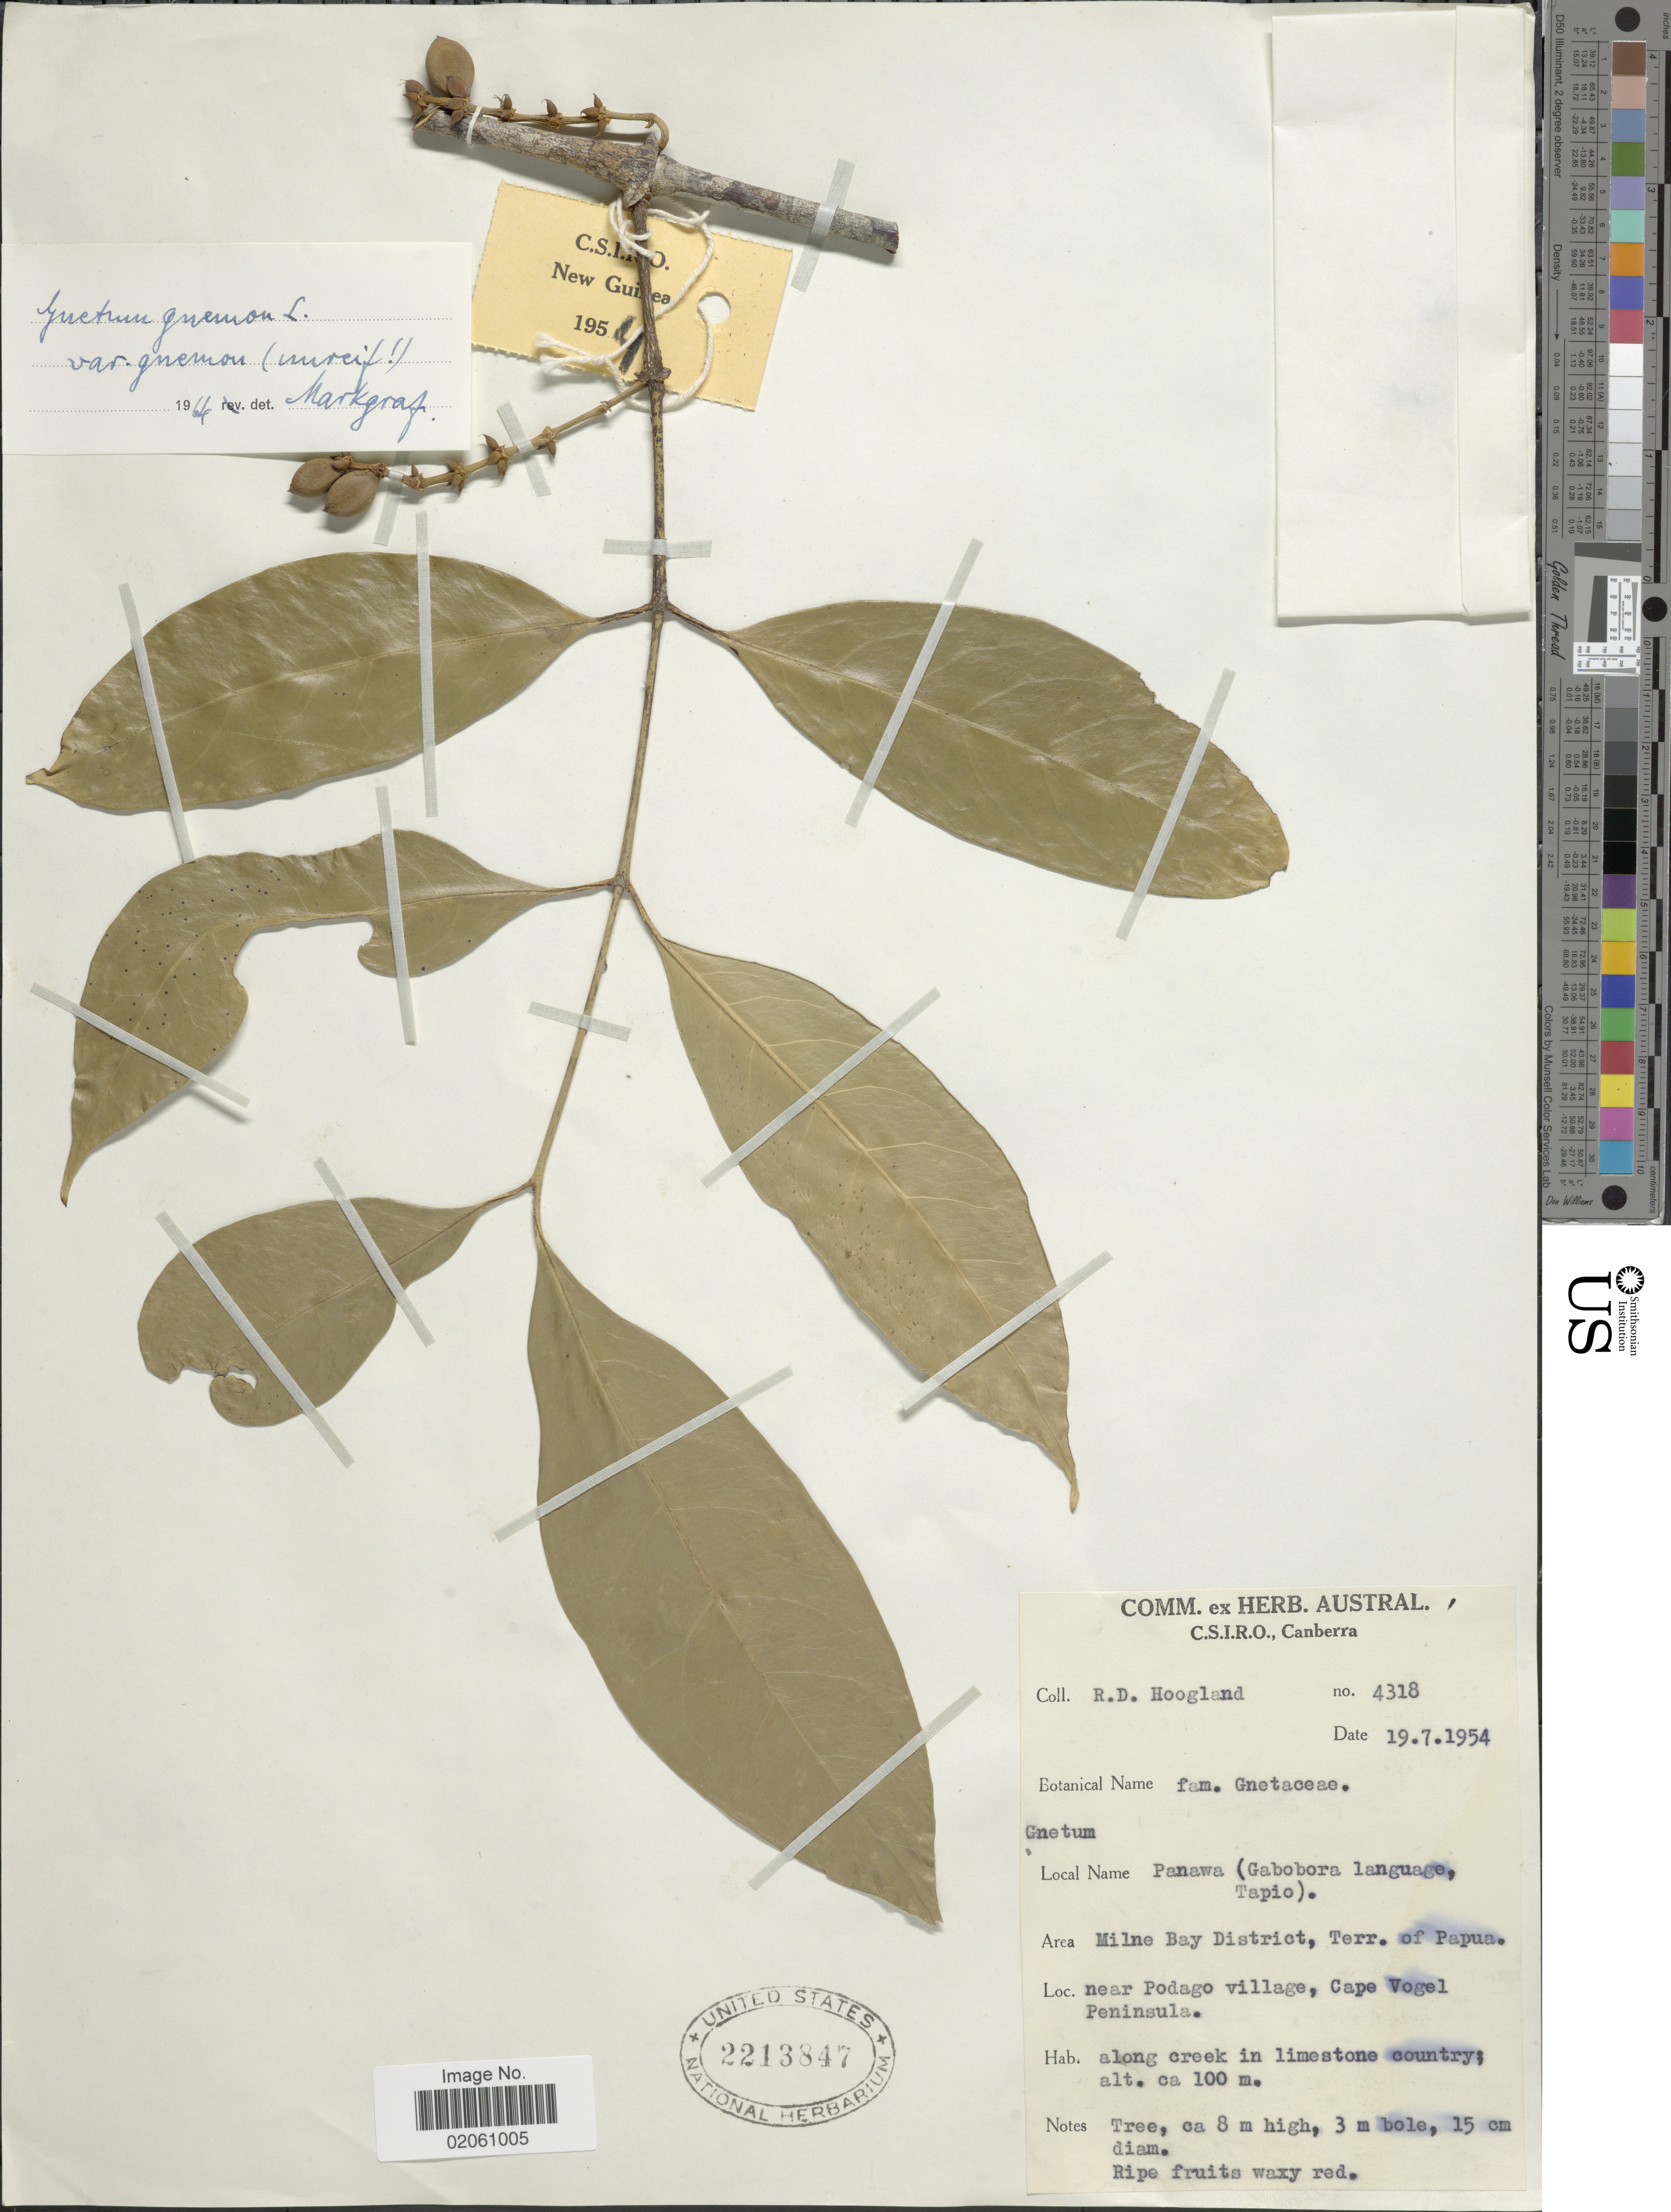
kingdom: Plantae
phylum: Tracheophyta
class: Gnetopsida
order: Gnetales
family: Gnetaceae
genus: Gnetum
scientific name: Gnetum gnemon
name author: L.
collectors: R. D. Hoogland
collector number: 4318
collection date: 1954-07-19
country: Papua New Guinea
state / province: Milne Bay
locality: Area Milne Bay District, Terr. of Papua, near Podago village, Cape Vogel Peninsula, along creek in limestone country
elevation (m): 100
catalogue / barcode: US 2213847